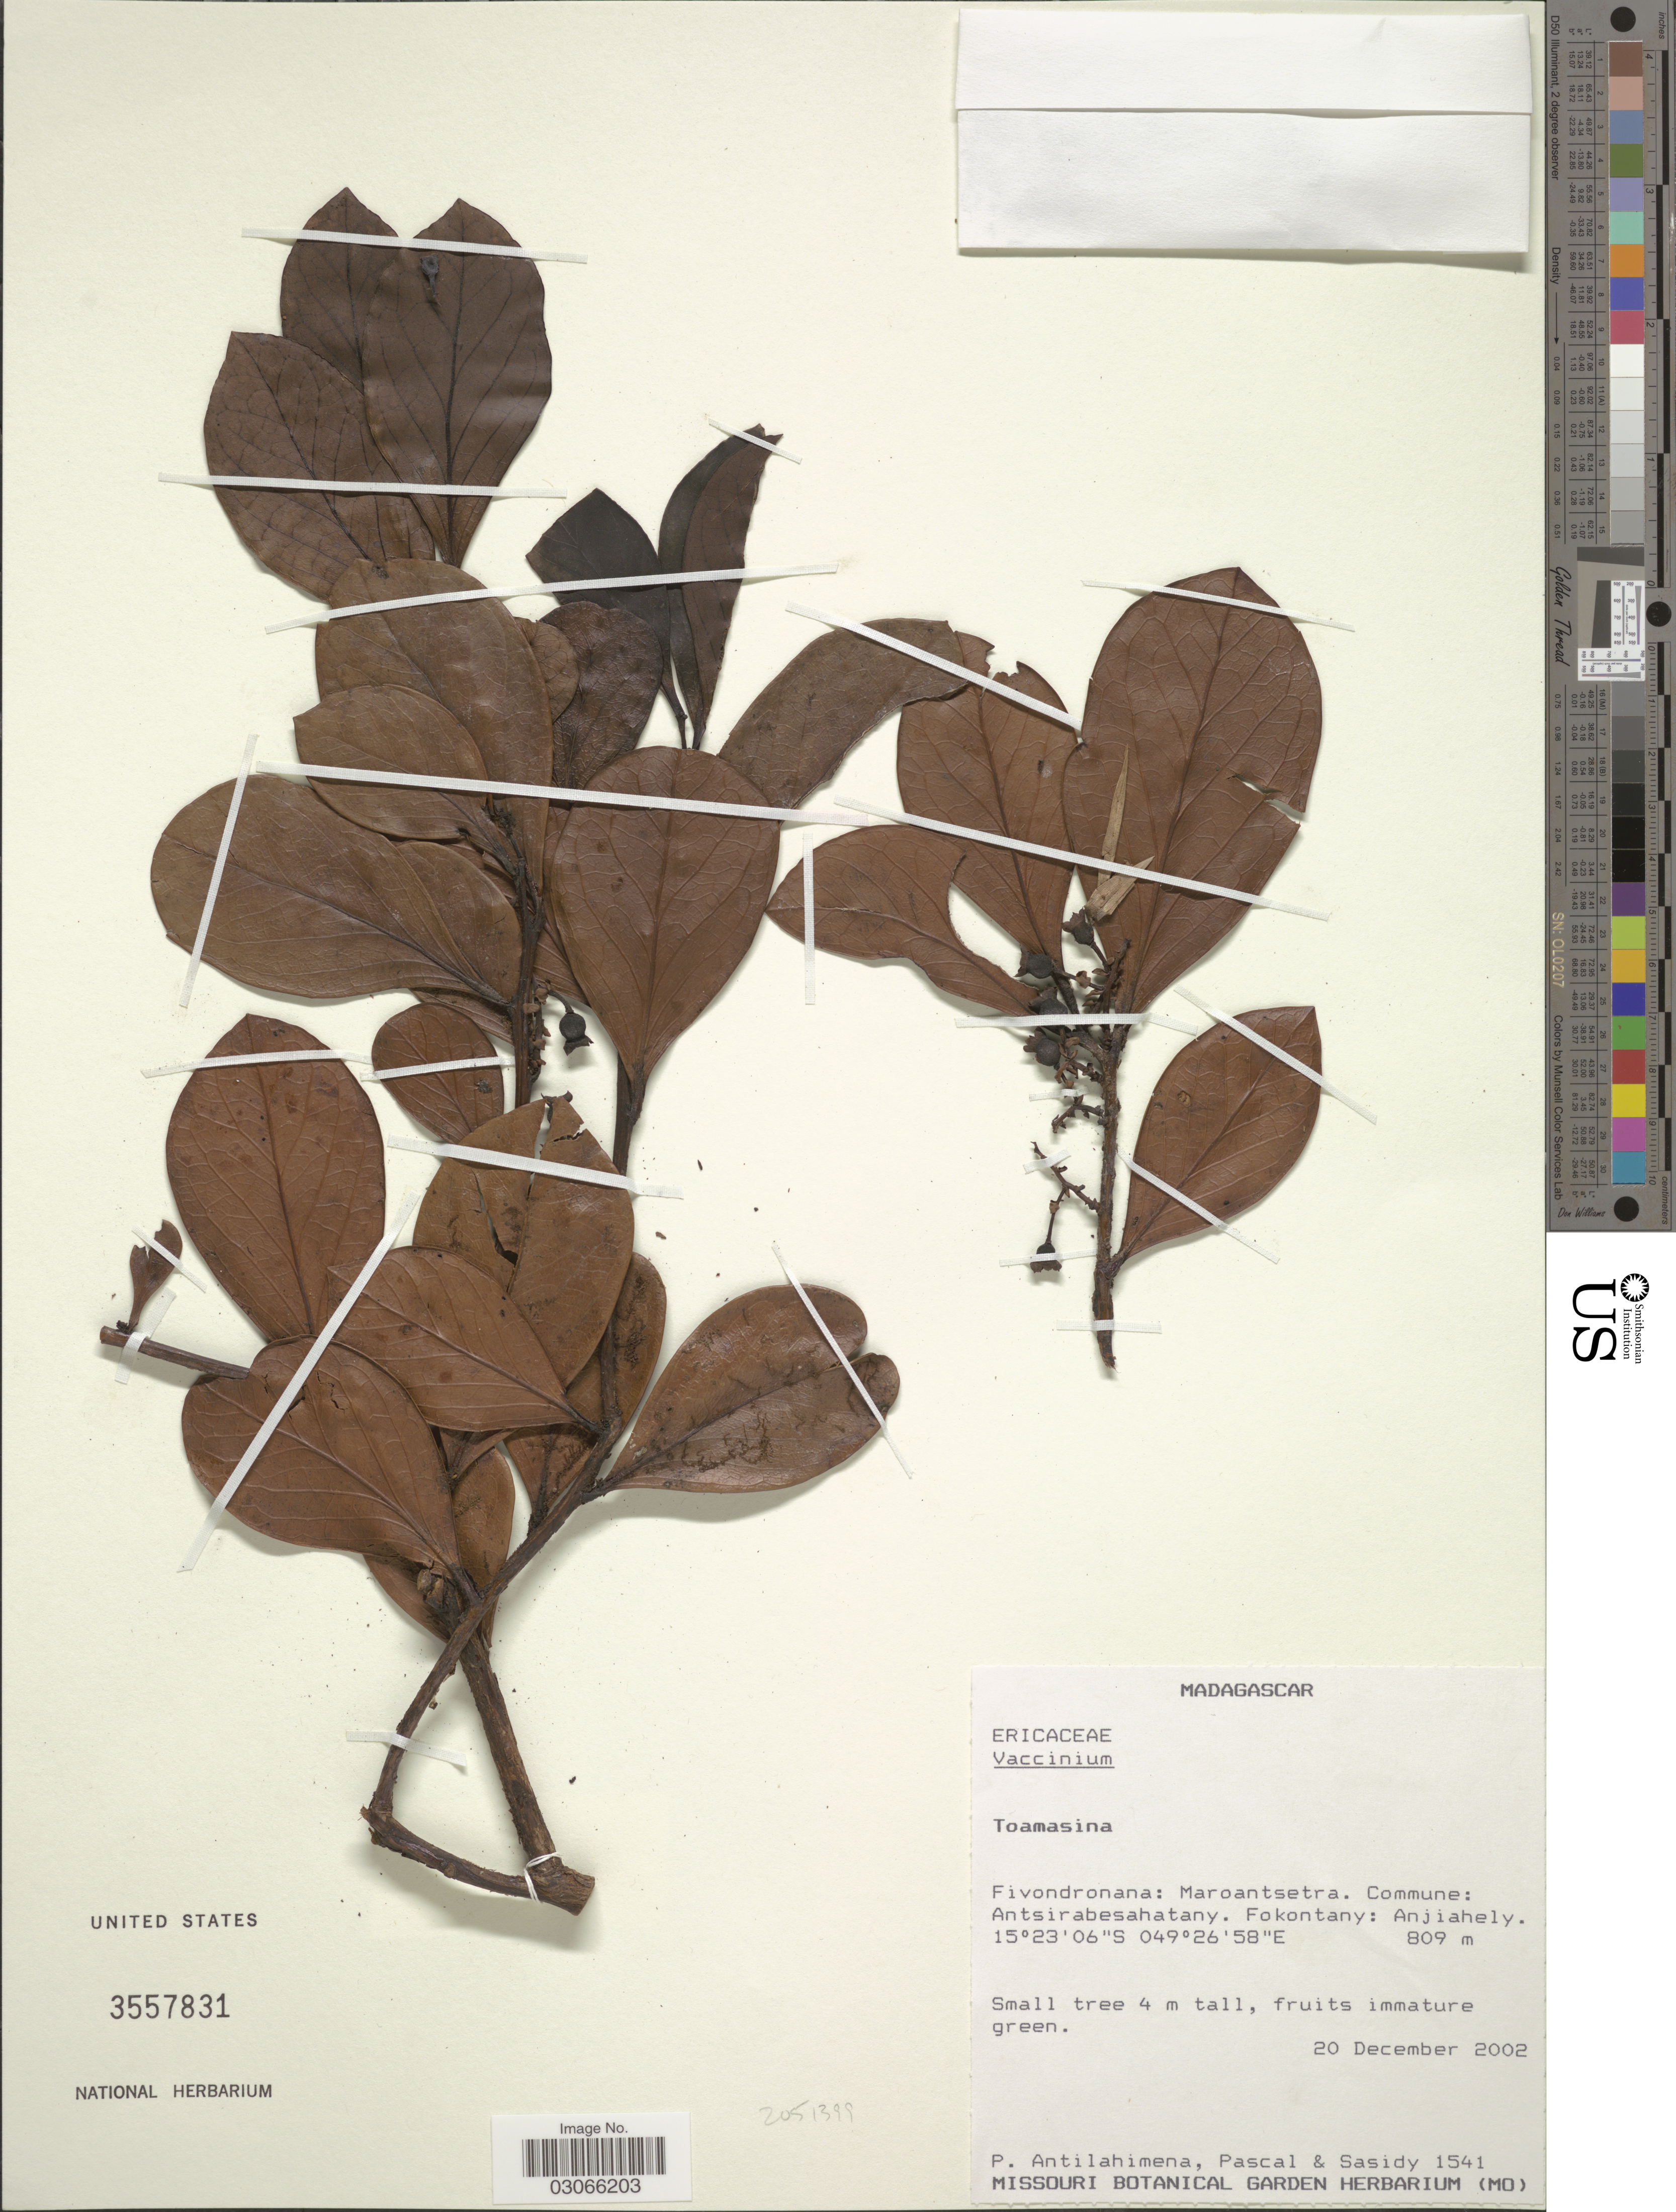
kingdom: Plantae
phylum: Tracheophyta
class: Magnoliopsida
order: Ericales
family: Ericaceae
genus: Vaccinium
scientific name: Vaccinium sp.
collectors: P. Antilahimena, -. Pascal & Sasidy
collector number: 1541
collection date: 2002-12-20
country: Madagascar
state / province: Analanjirofo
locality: Fivondronana: Maroantsetra. Commune: Antsirabesahatany. Fokontany: Anjiahely.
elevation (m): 809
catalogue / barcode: US 3557831